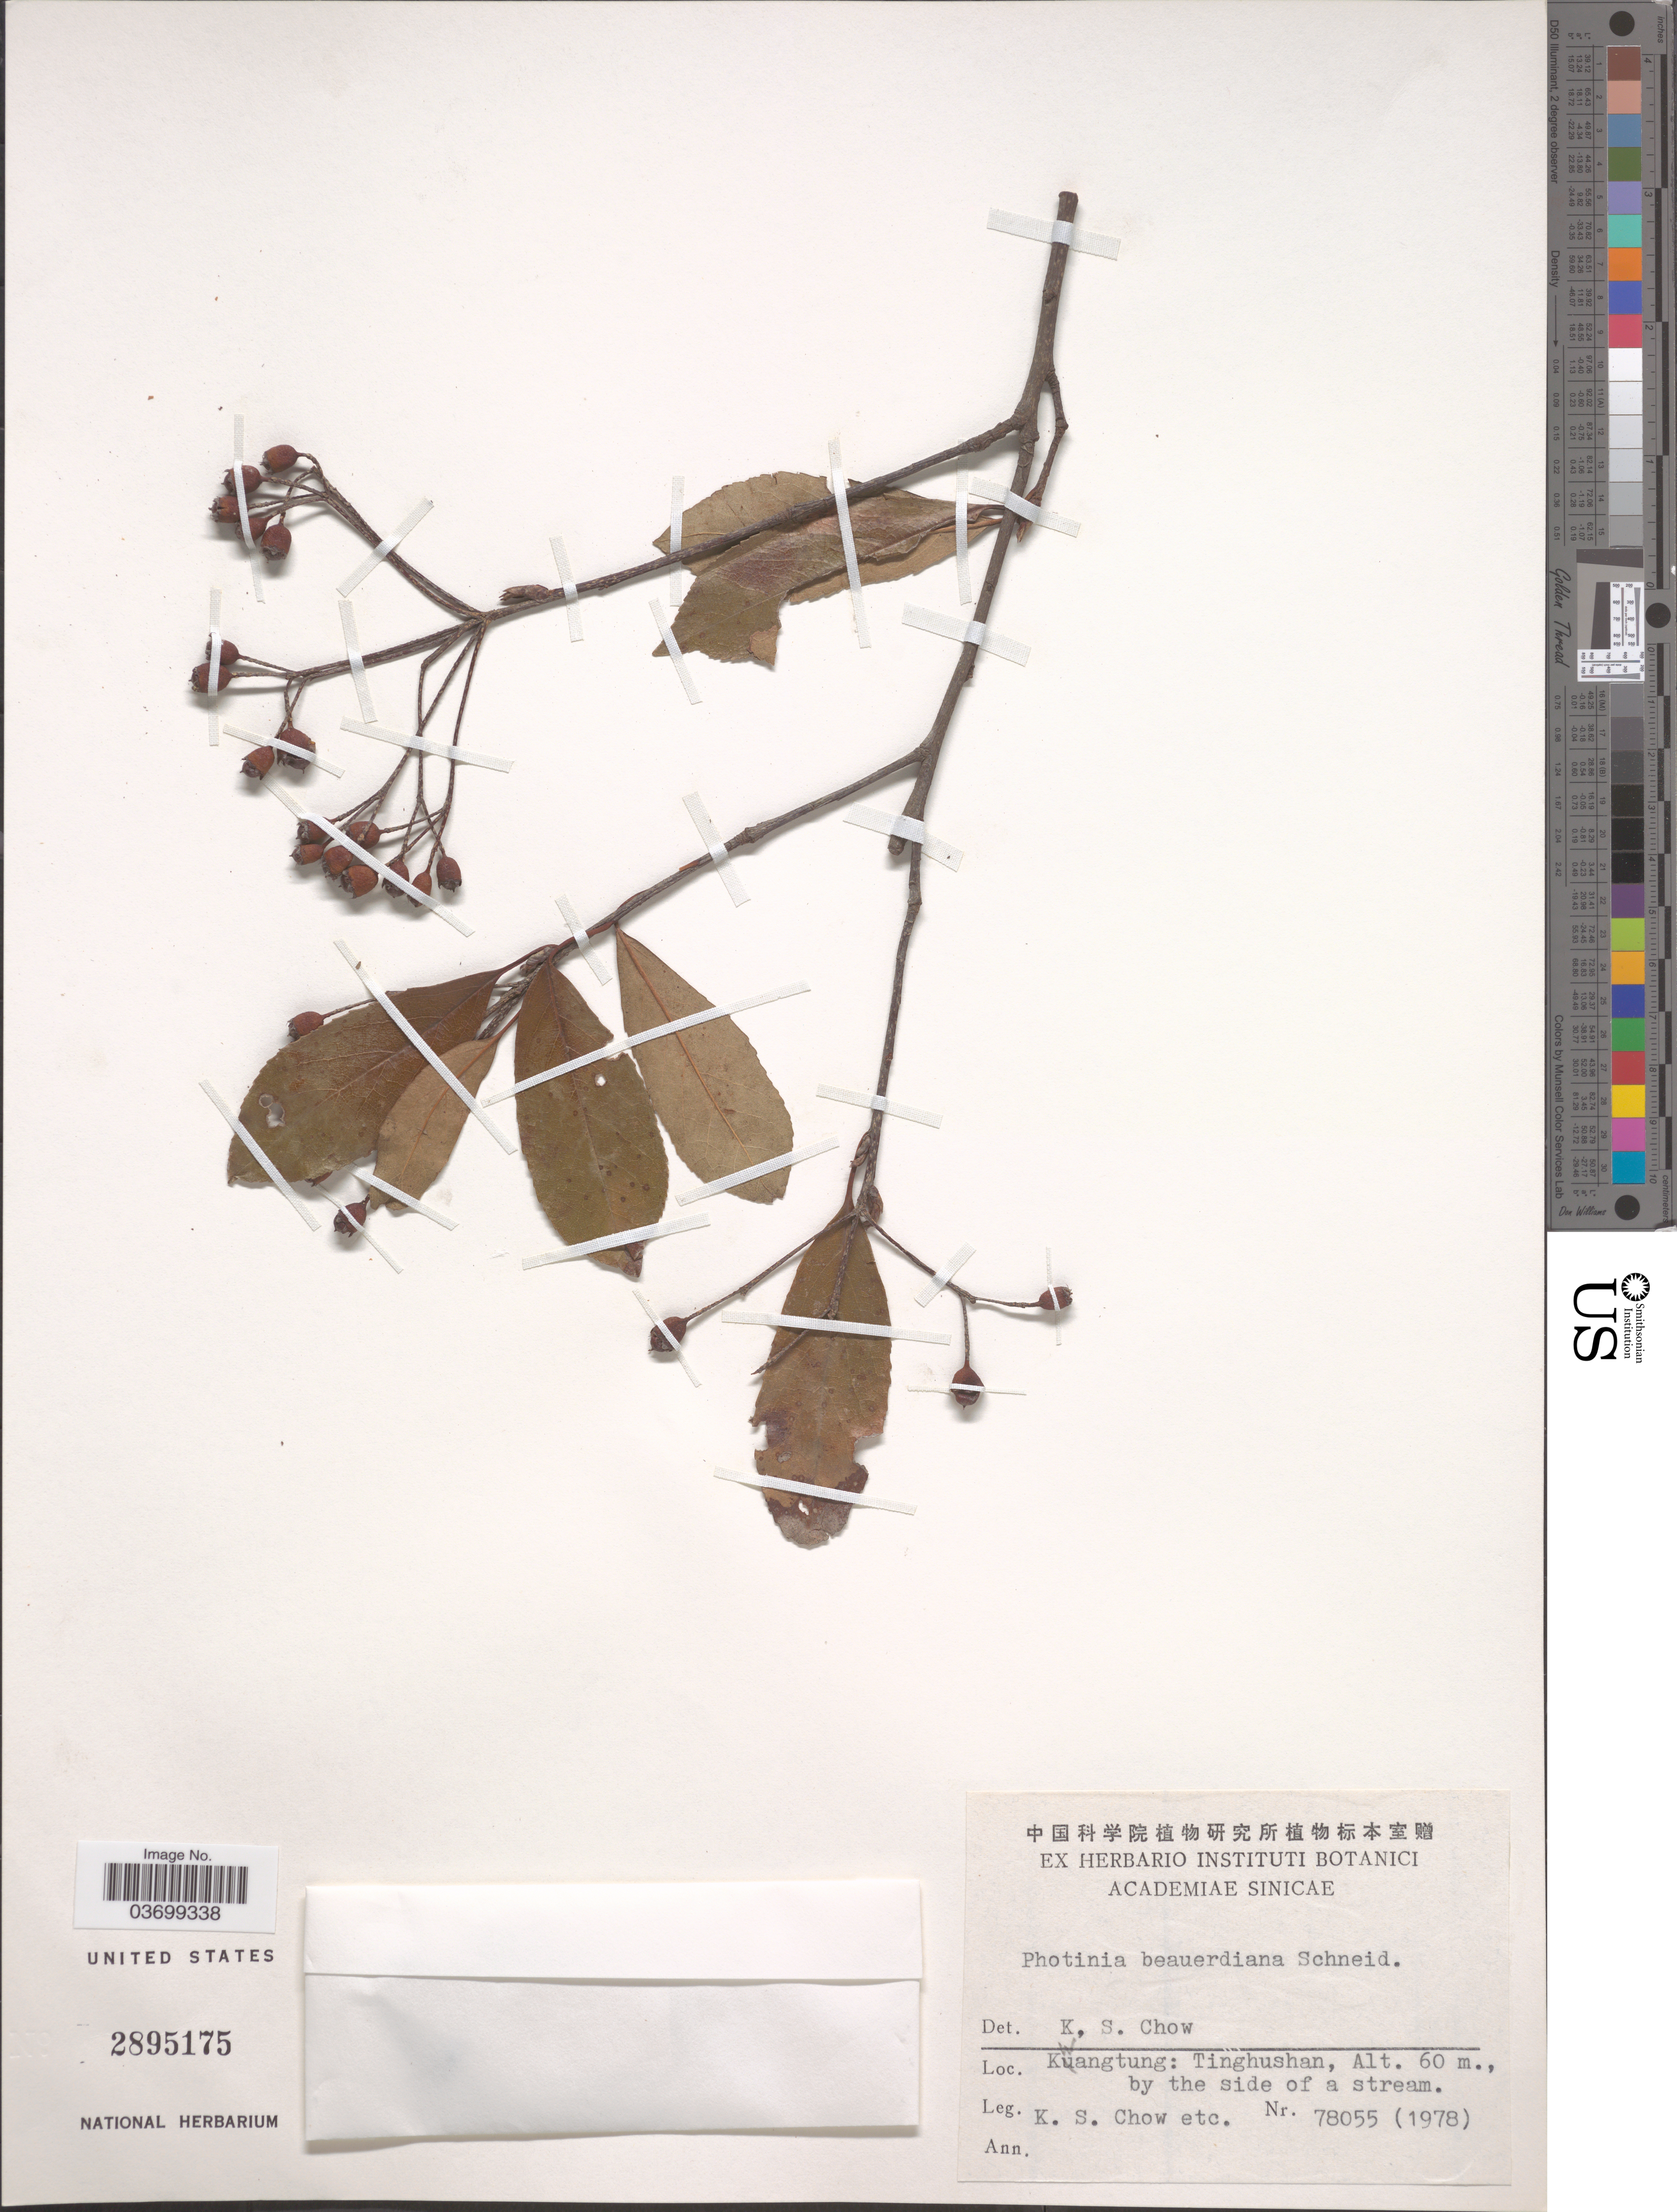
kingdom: Plantae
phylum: Tracheophyta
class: Magnoliopsida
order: Rosales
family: Rosaceae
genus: Photinia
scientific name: Photinia beauverdiana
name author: C.K. Schneid.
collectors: K. S. Chow & et al.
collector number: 78055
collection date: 1978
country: China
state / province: Guangdong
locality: Kwangtung: Tinghushan, by the side of a stream.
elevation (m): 60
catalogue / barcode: US 2895175